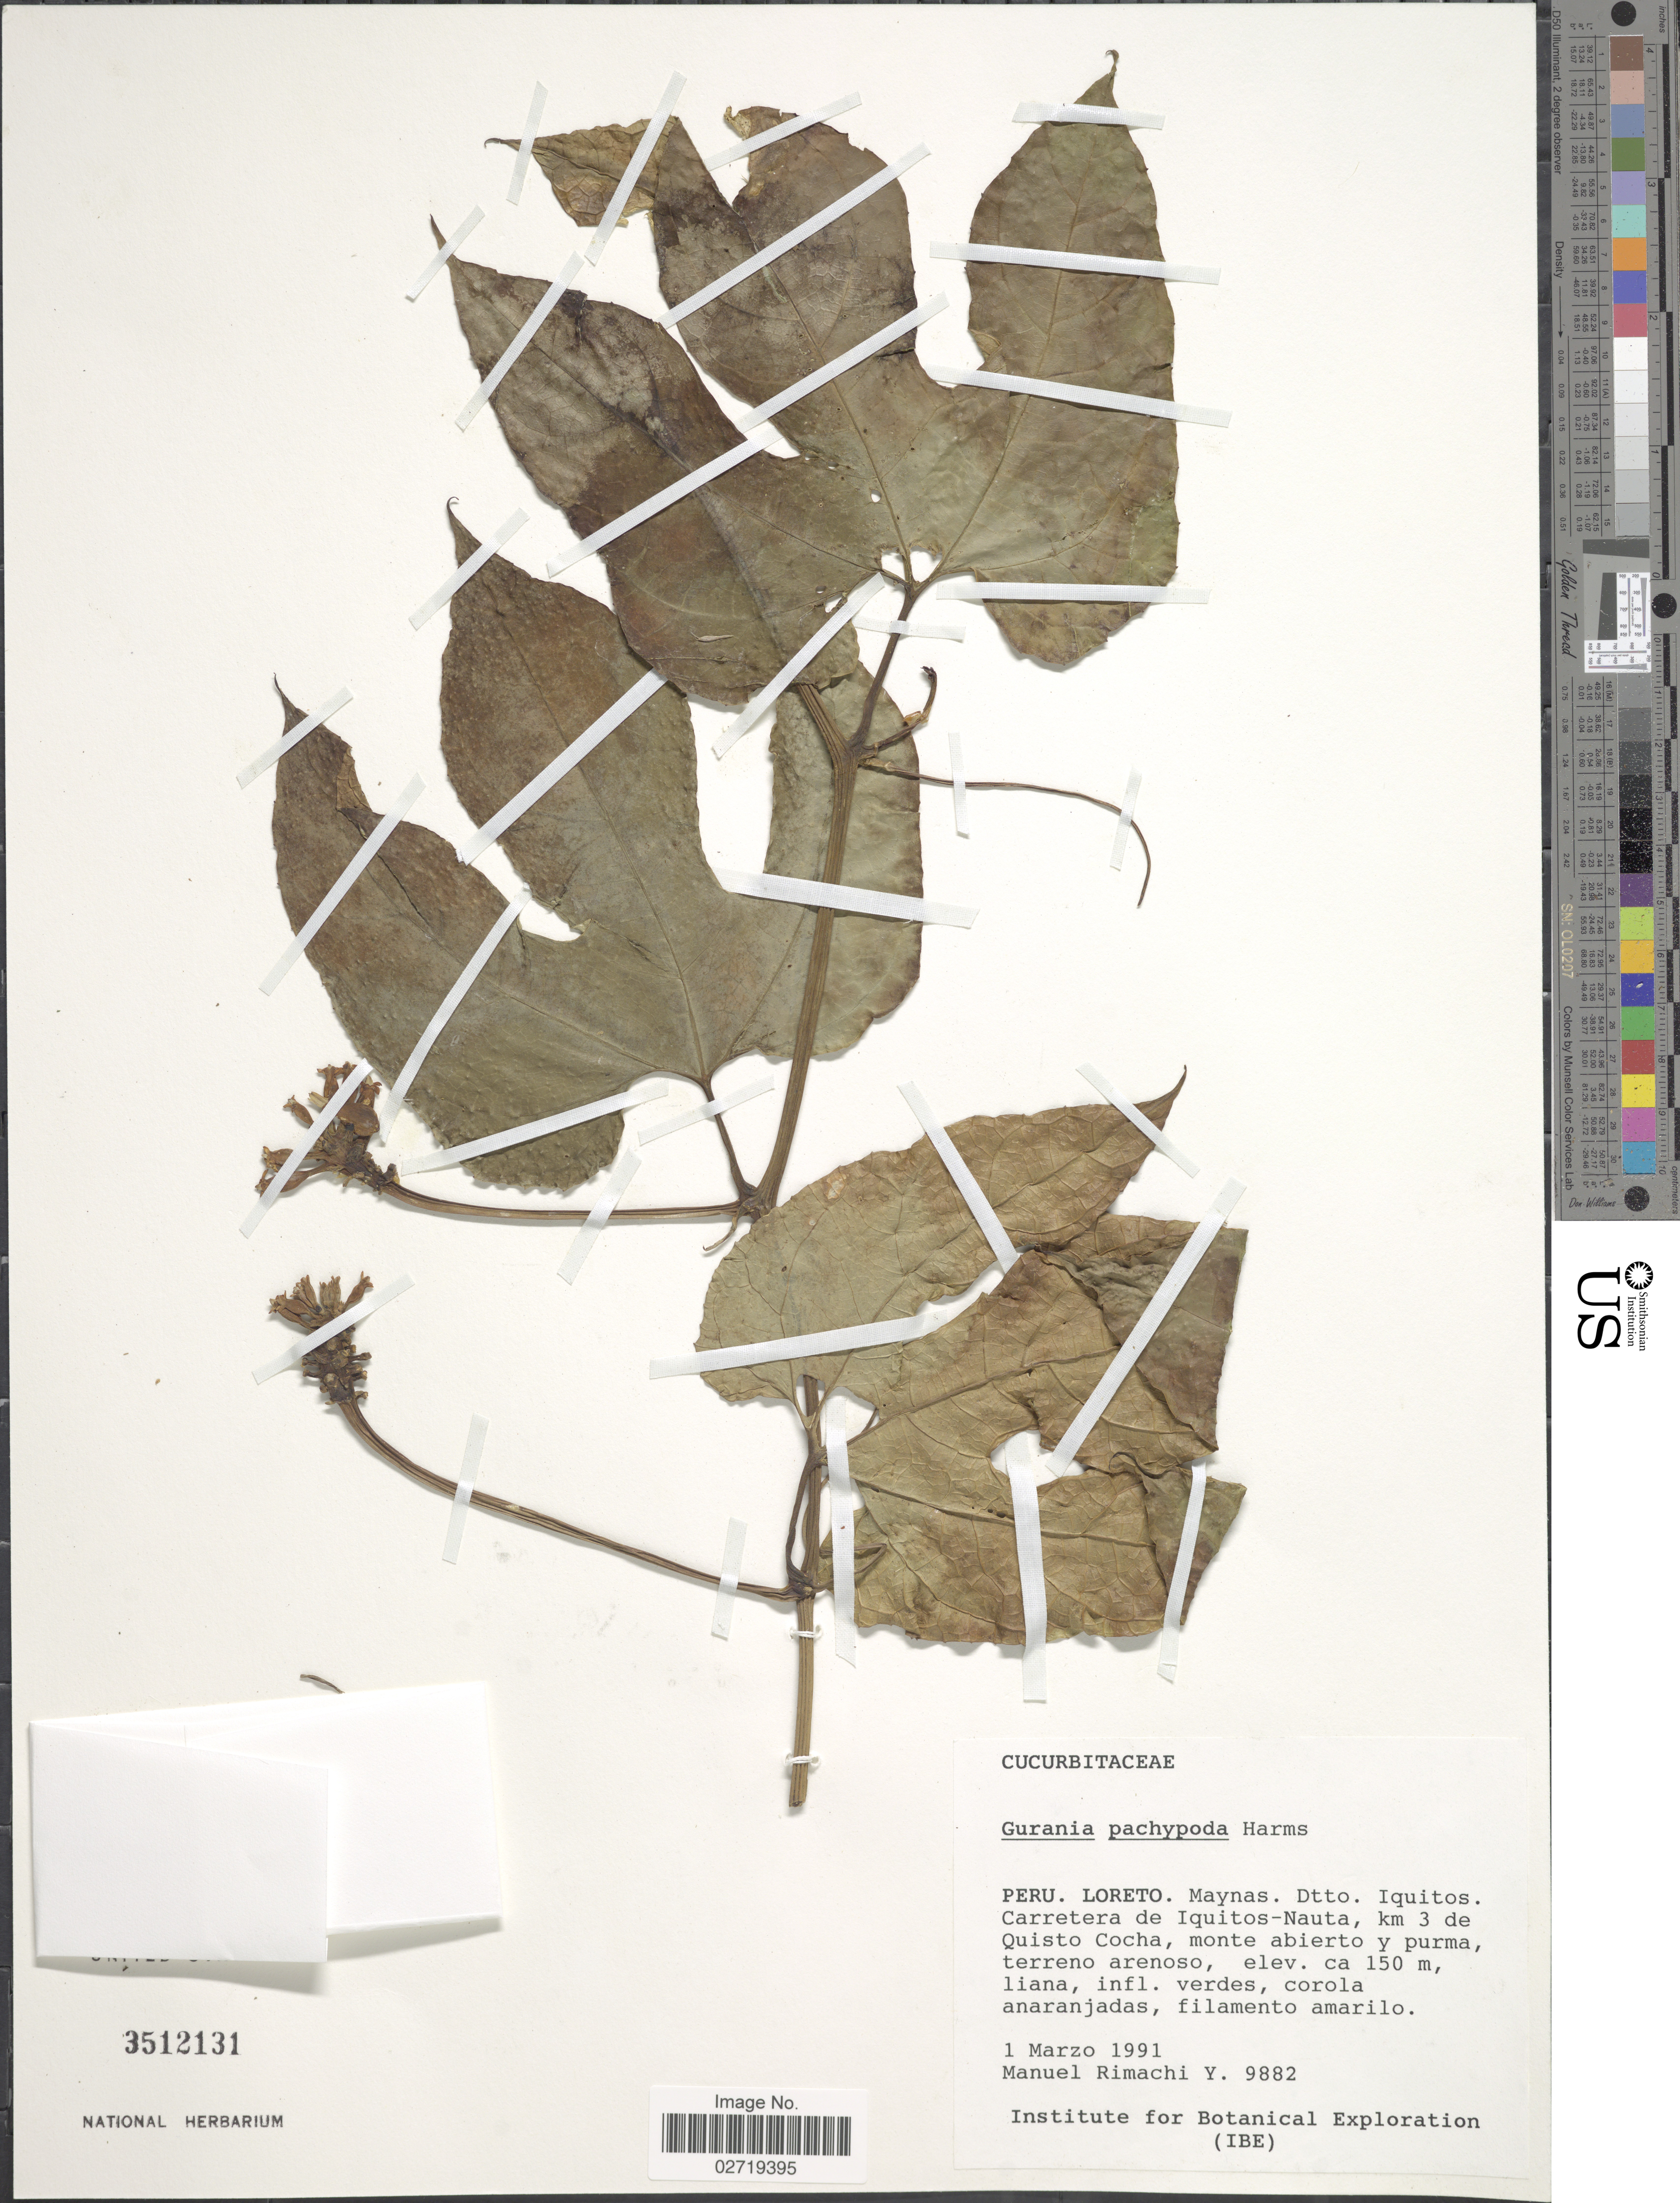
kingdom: Plantae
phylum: Tracheophyta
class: Magnoliopsida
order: Cucurbitales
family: Cucurbitaceae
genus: Gurania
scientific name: Gurania pachypoda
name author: Harms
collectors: M. Rimachi Y.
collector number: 9882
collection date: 1991-03-01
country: Peru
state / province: Loreto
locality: Maynas. Dtto. Iquitos. Carretera de Iquitos-Nauta, km 3 de Quisto Cocha, monte abierto y purma, terreno arenoso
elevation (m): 150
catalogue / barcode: US 3512131